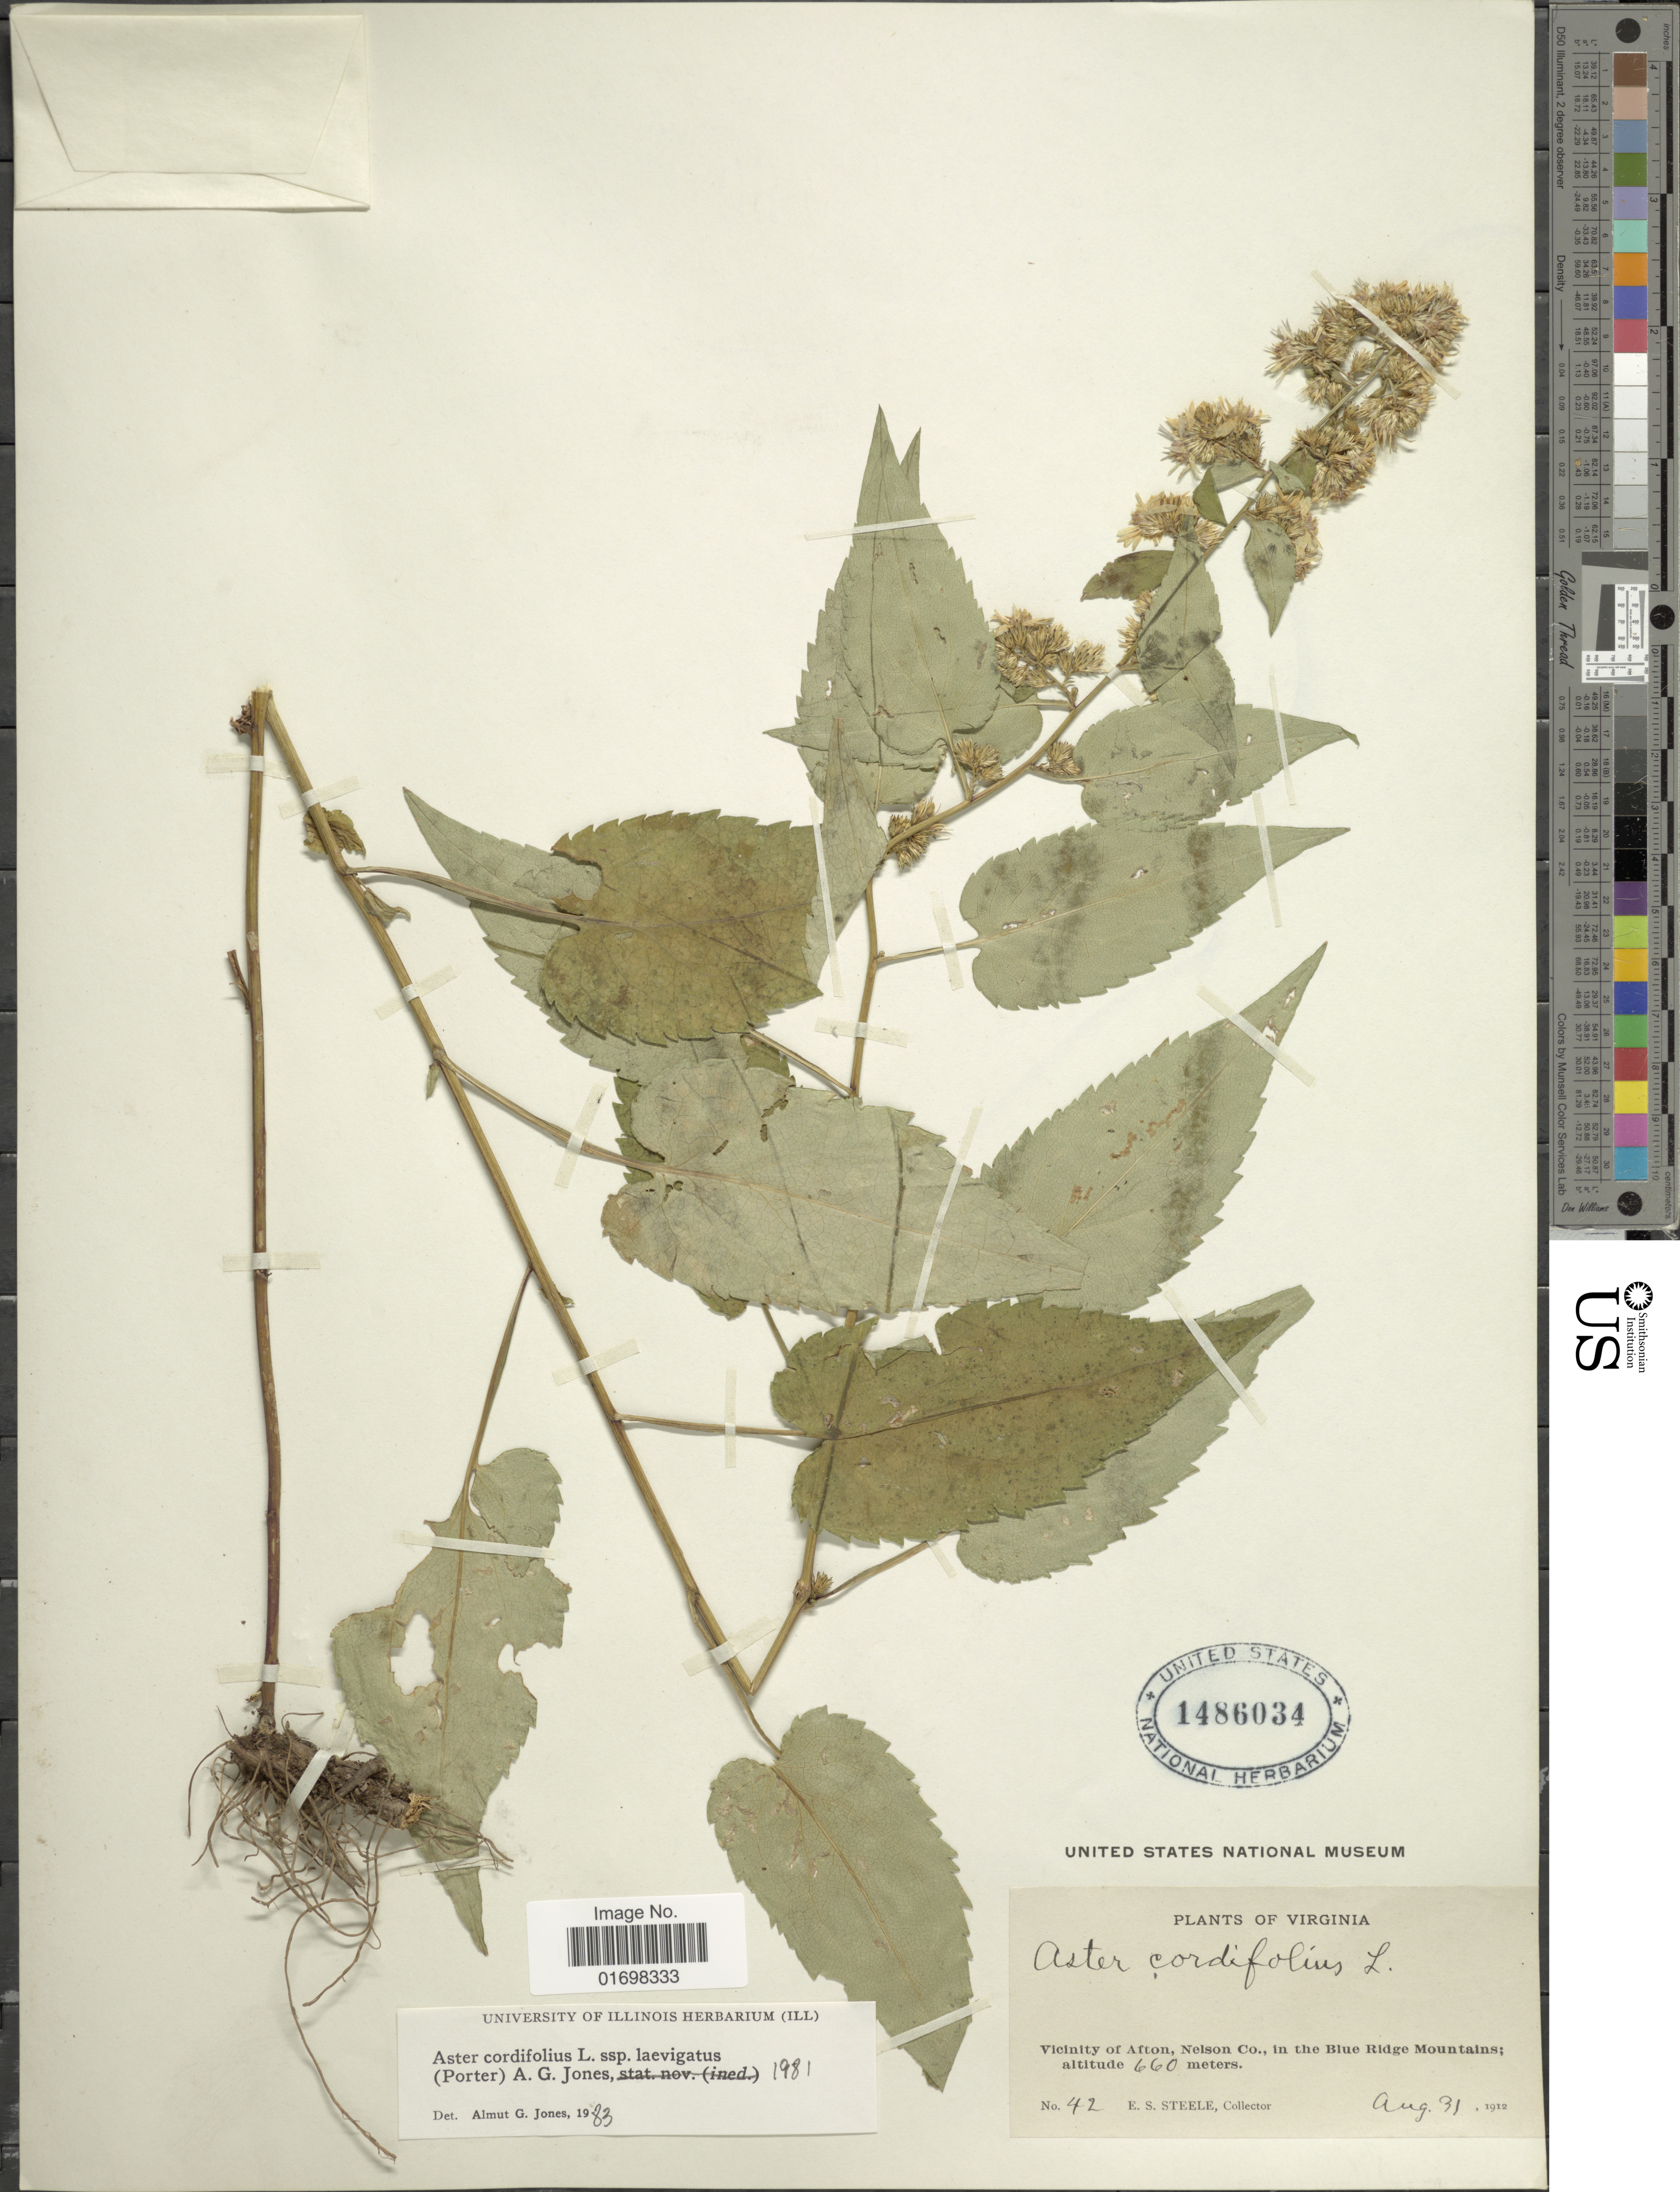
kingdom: Plantae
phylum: Tracheophyta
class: Magnoliopsida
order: Asterales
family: Asteraceae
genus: Symphyotrichum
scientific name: Symphyotrichum lowrieanum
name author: (Porter) G.L. Nesom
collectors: E. Steele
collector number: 42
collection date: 1912-08-31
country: United States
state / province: Virginia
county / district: Nelson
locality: Virginia. Vicinity of Afton, Nelson Co., in the Blue Ridge Mountains,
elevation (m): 660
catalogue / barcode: US 1486034